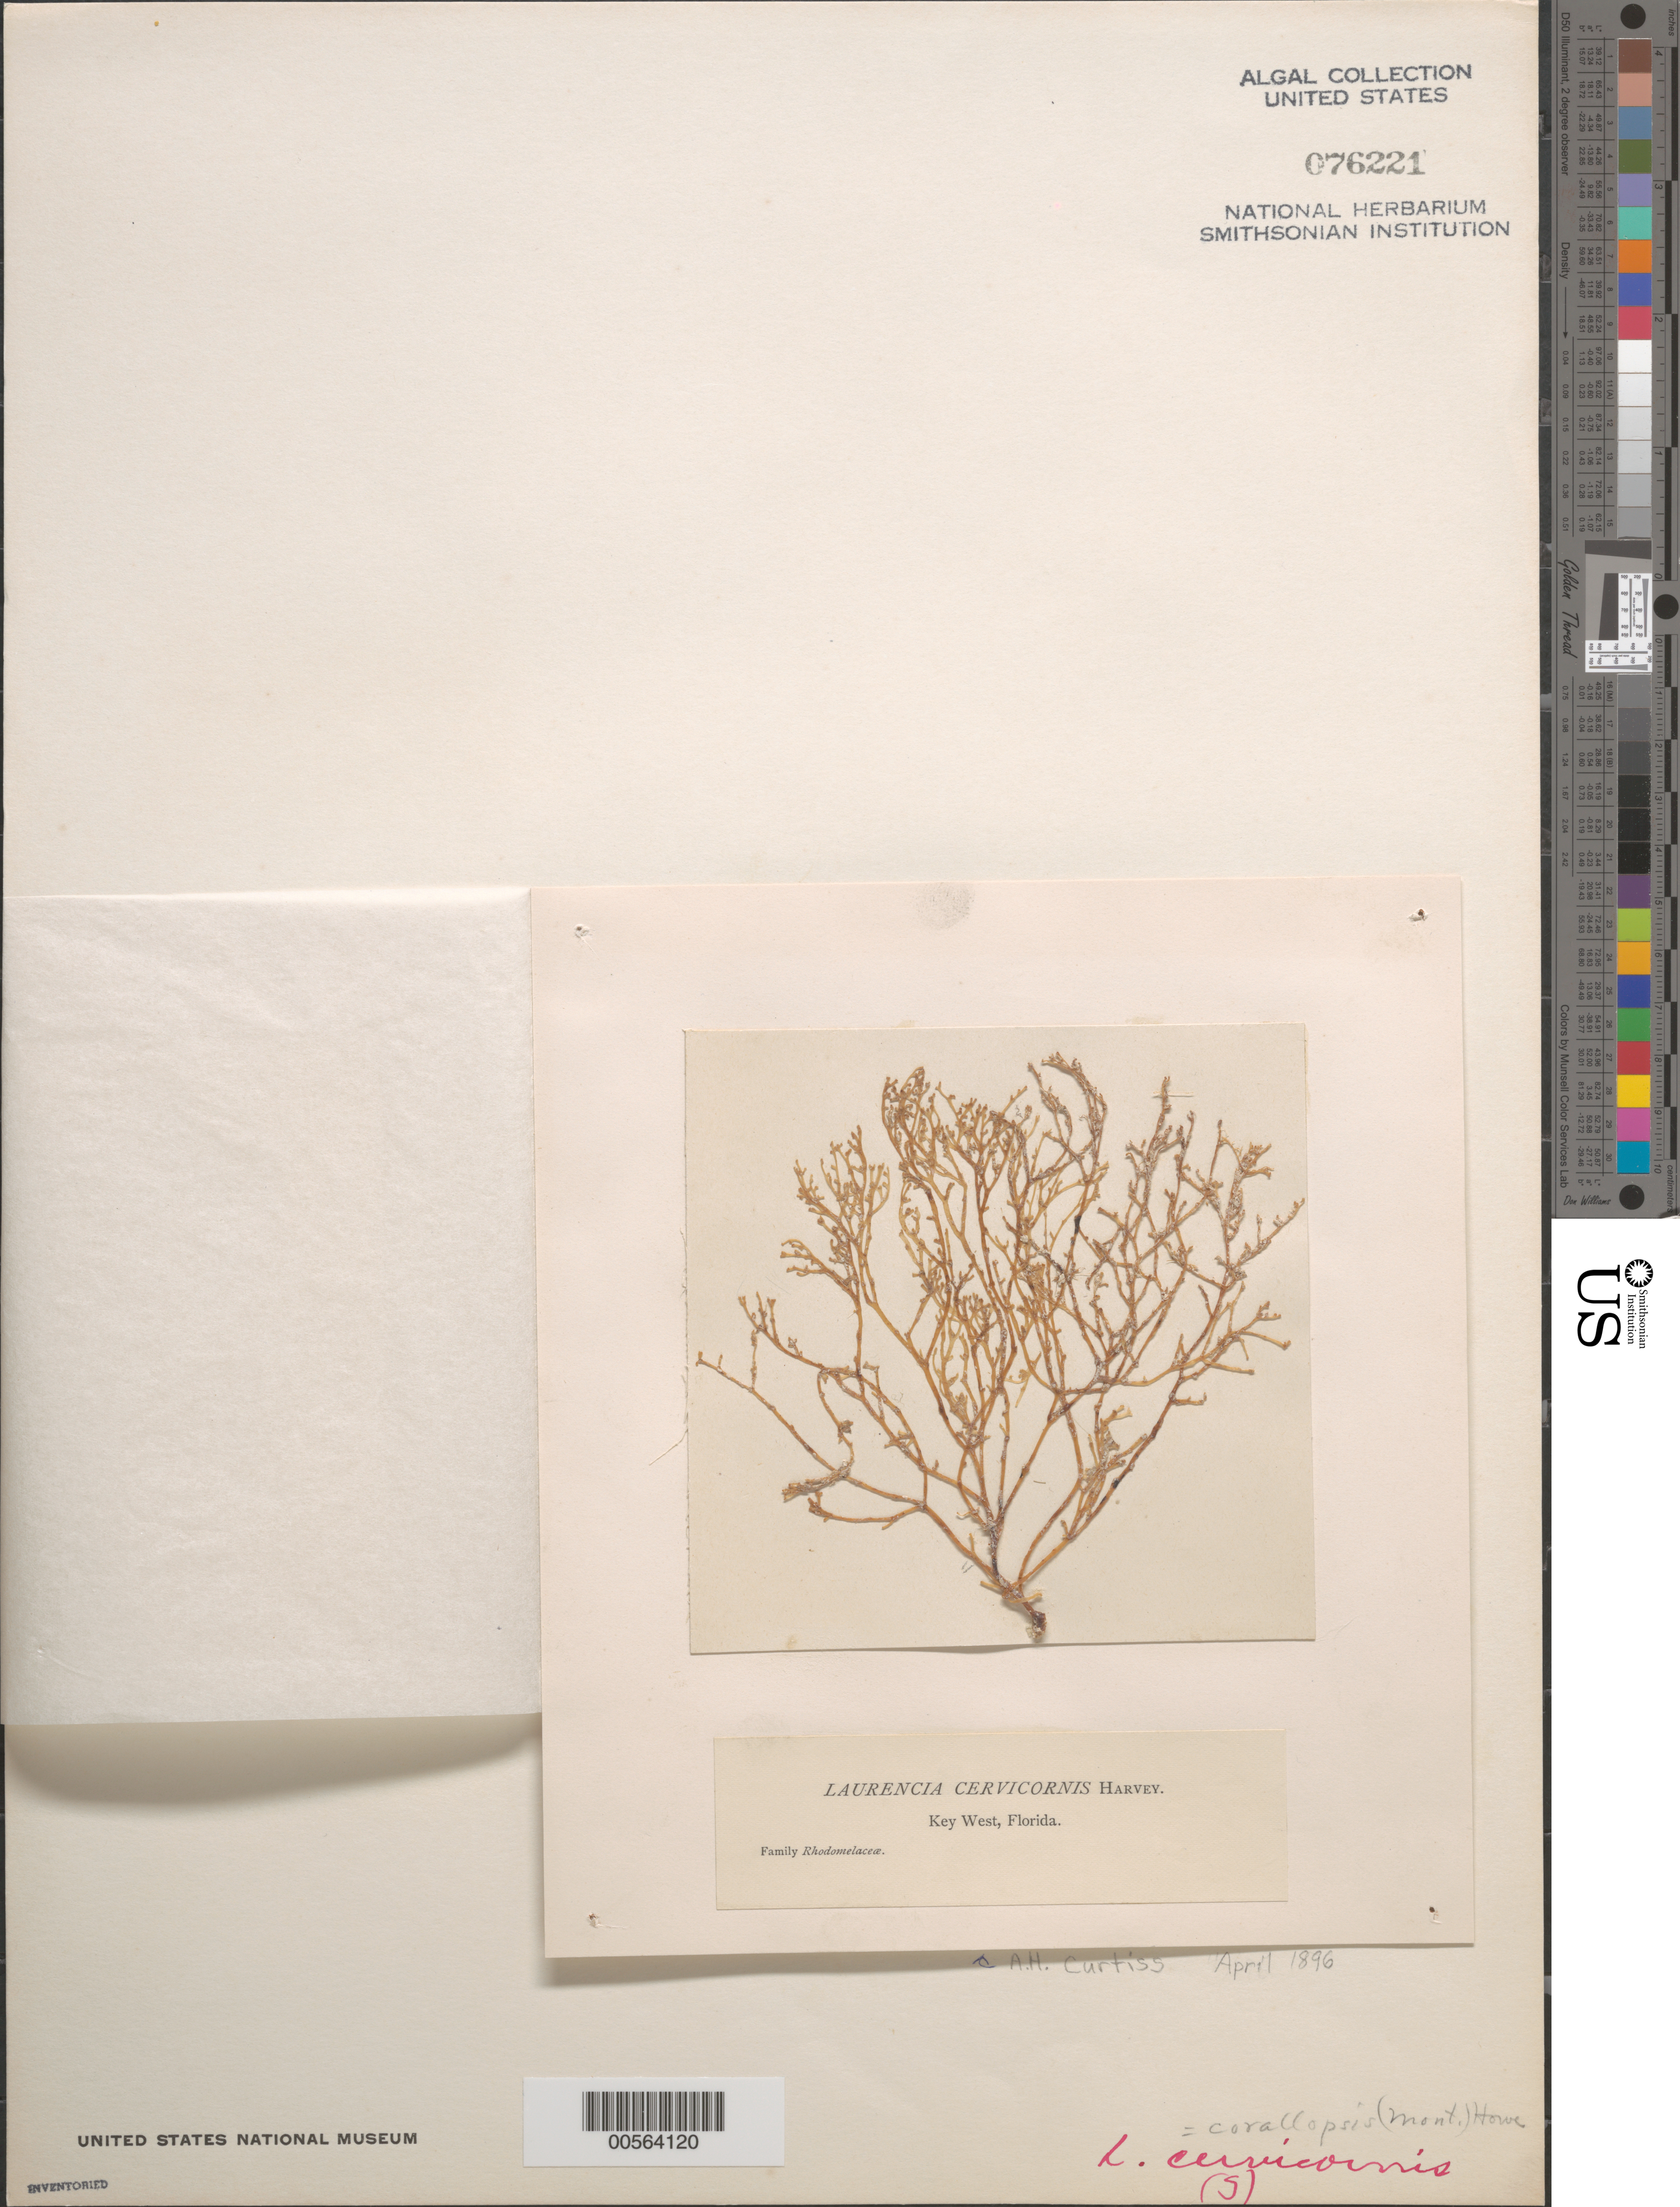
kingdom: Plantae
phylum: Rhodophyta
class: Florideophyceae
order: Ceramiales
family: Rhodomelaceae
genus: Palisada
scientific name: Palisada corallopsis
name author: (Montagne) Sentíes et al.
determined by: Algae name updating Project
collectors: A. H. Curtiss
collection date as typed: Apr 1896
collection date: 1896-04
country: United States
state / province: Florida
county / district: Monroe County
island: Key West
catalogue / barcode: US 76221